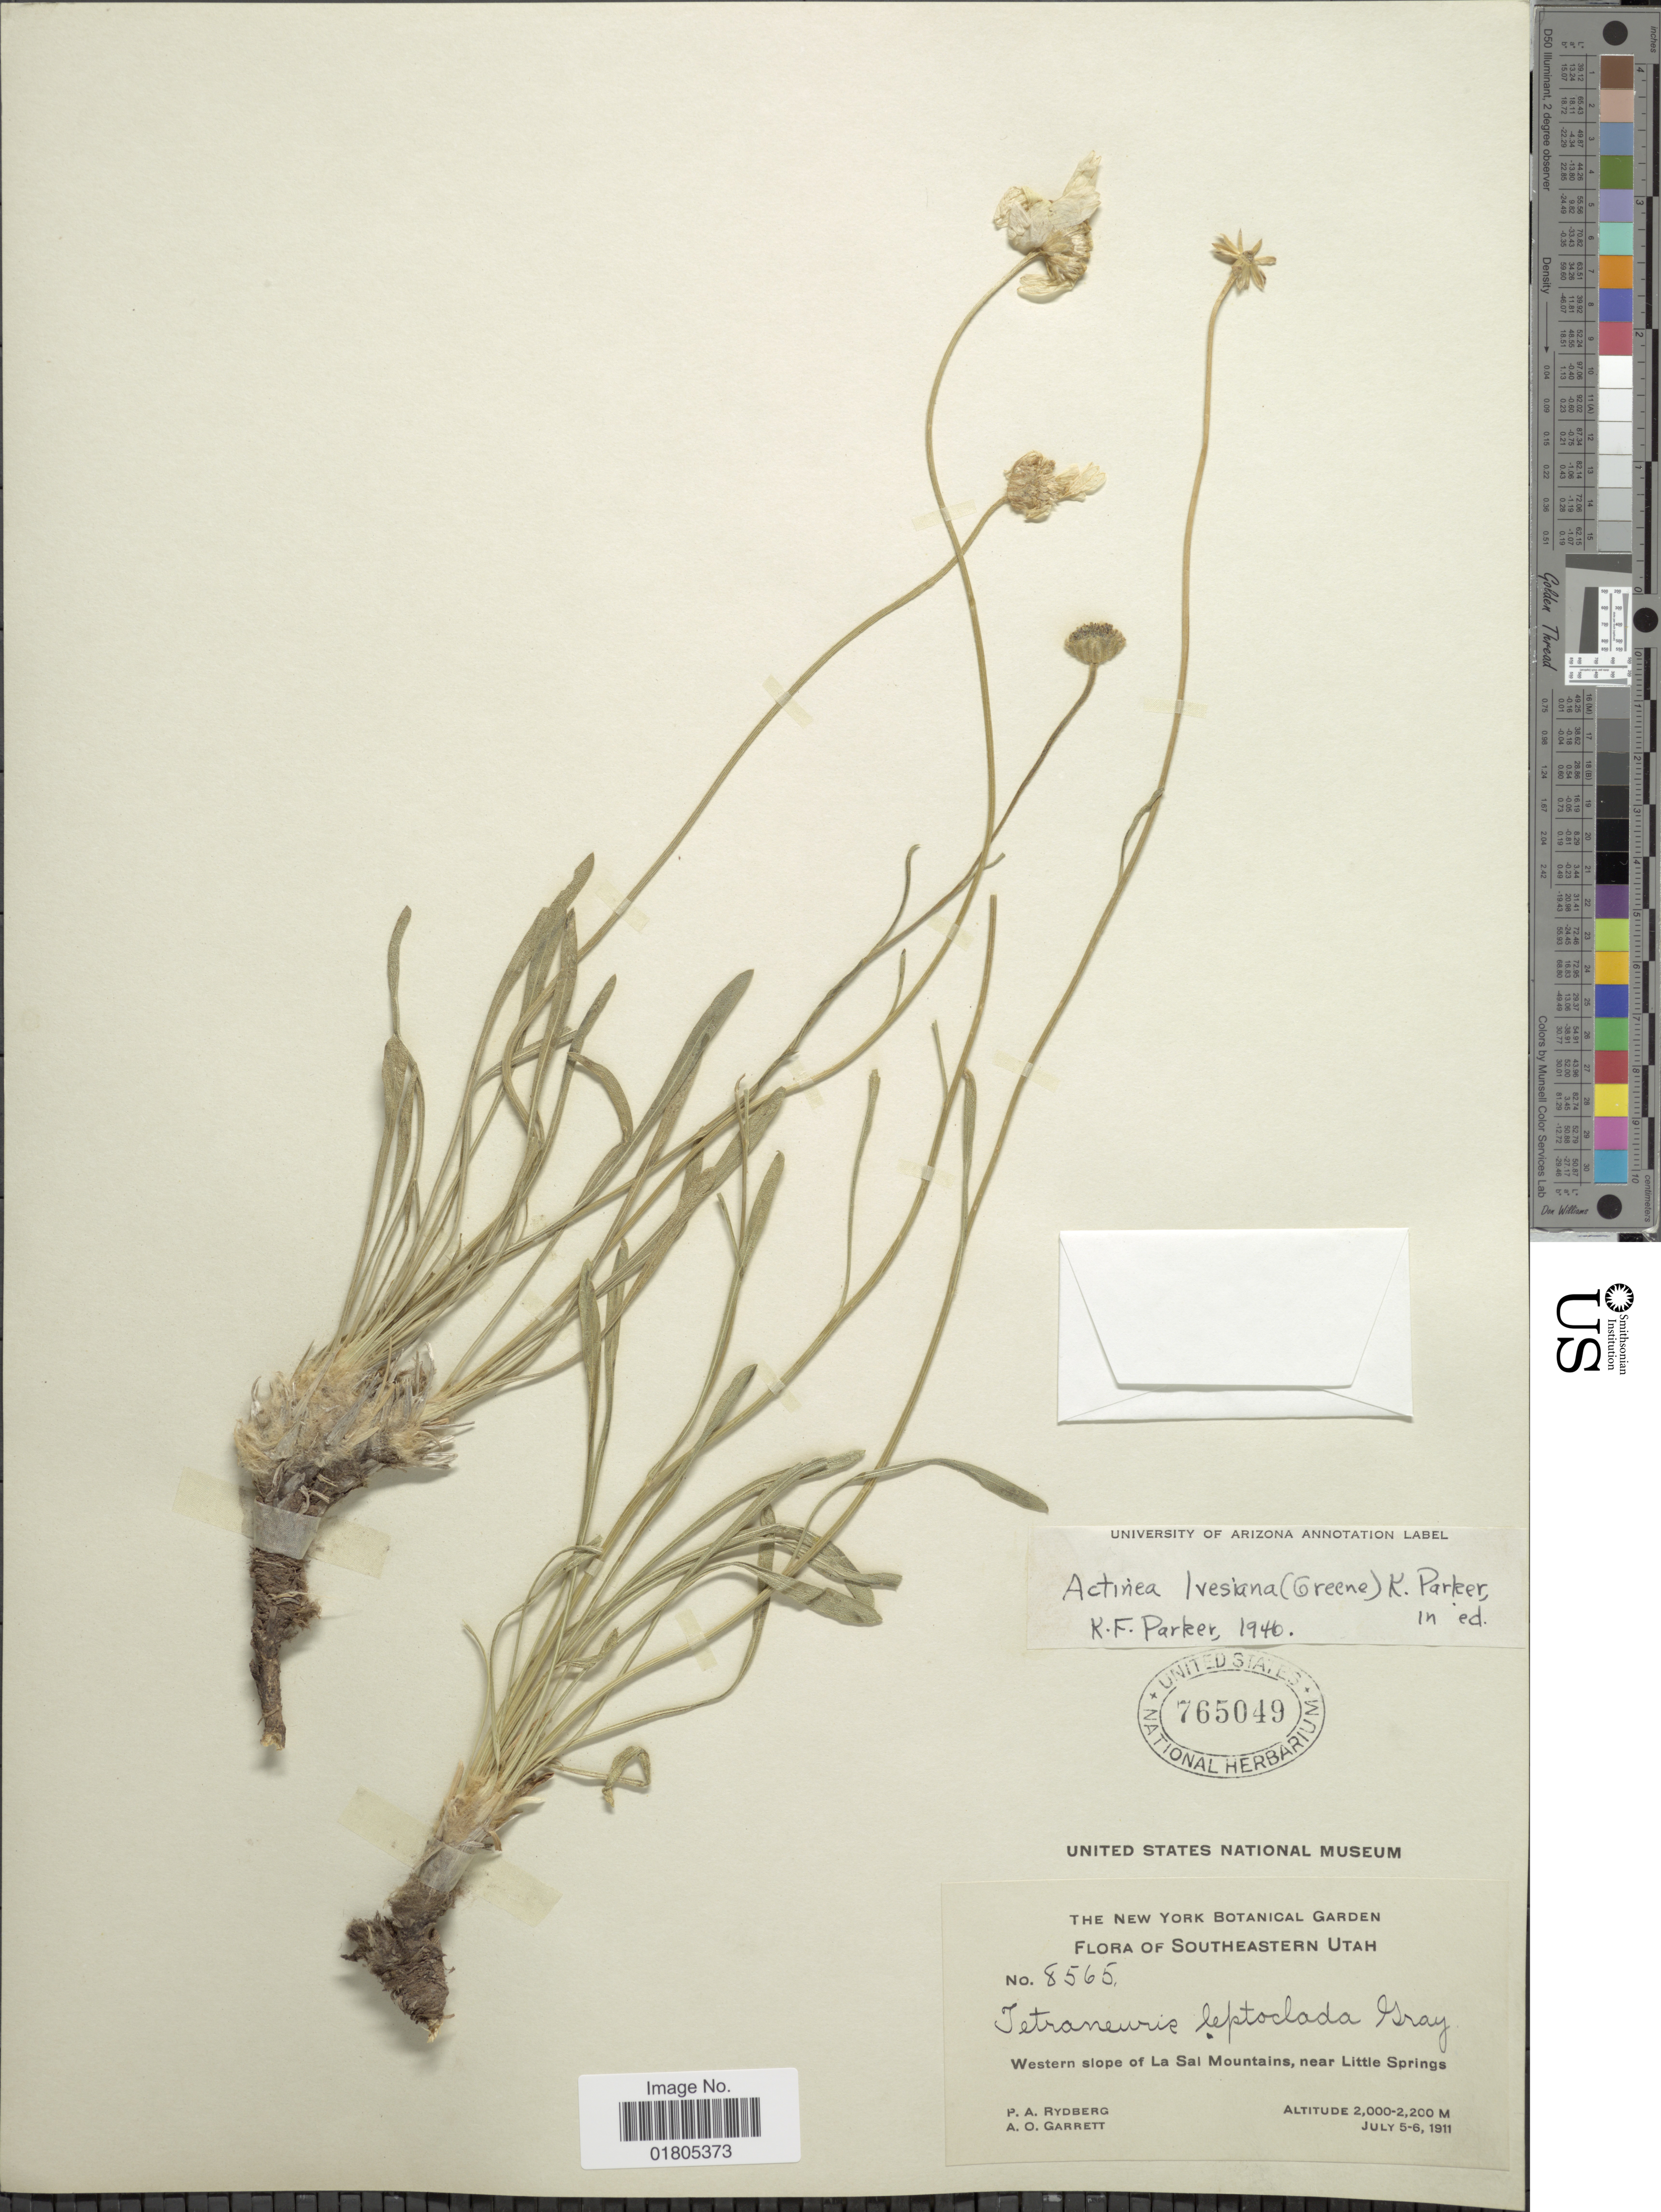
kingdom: Plantae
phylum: Tracheophyta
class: Magnoliopsida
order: Asterales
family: Asteraceae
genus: Actinea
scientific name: Actinea ivesiana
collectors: P. A. Rydberg & A. O. Garrett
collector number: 8565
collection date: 1911-07-05/1911-07-06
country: United States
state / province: Utah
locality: Southeastern Utah. Western slope of La Sal Mountains, near Little Springs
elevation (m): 2000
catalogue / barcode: US 765049